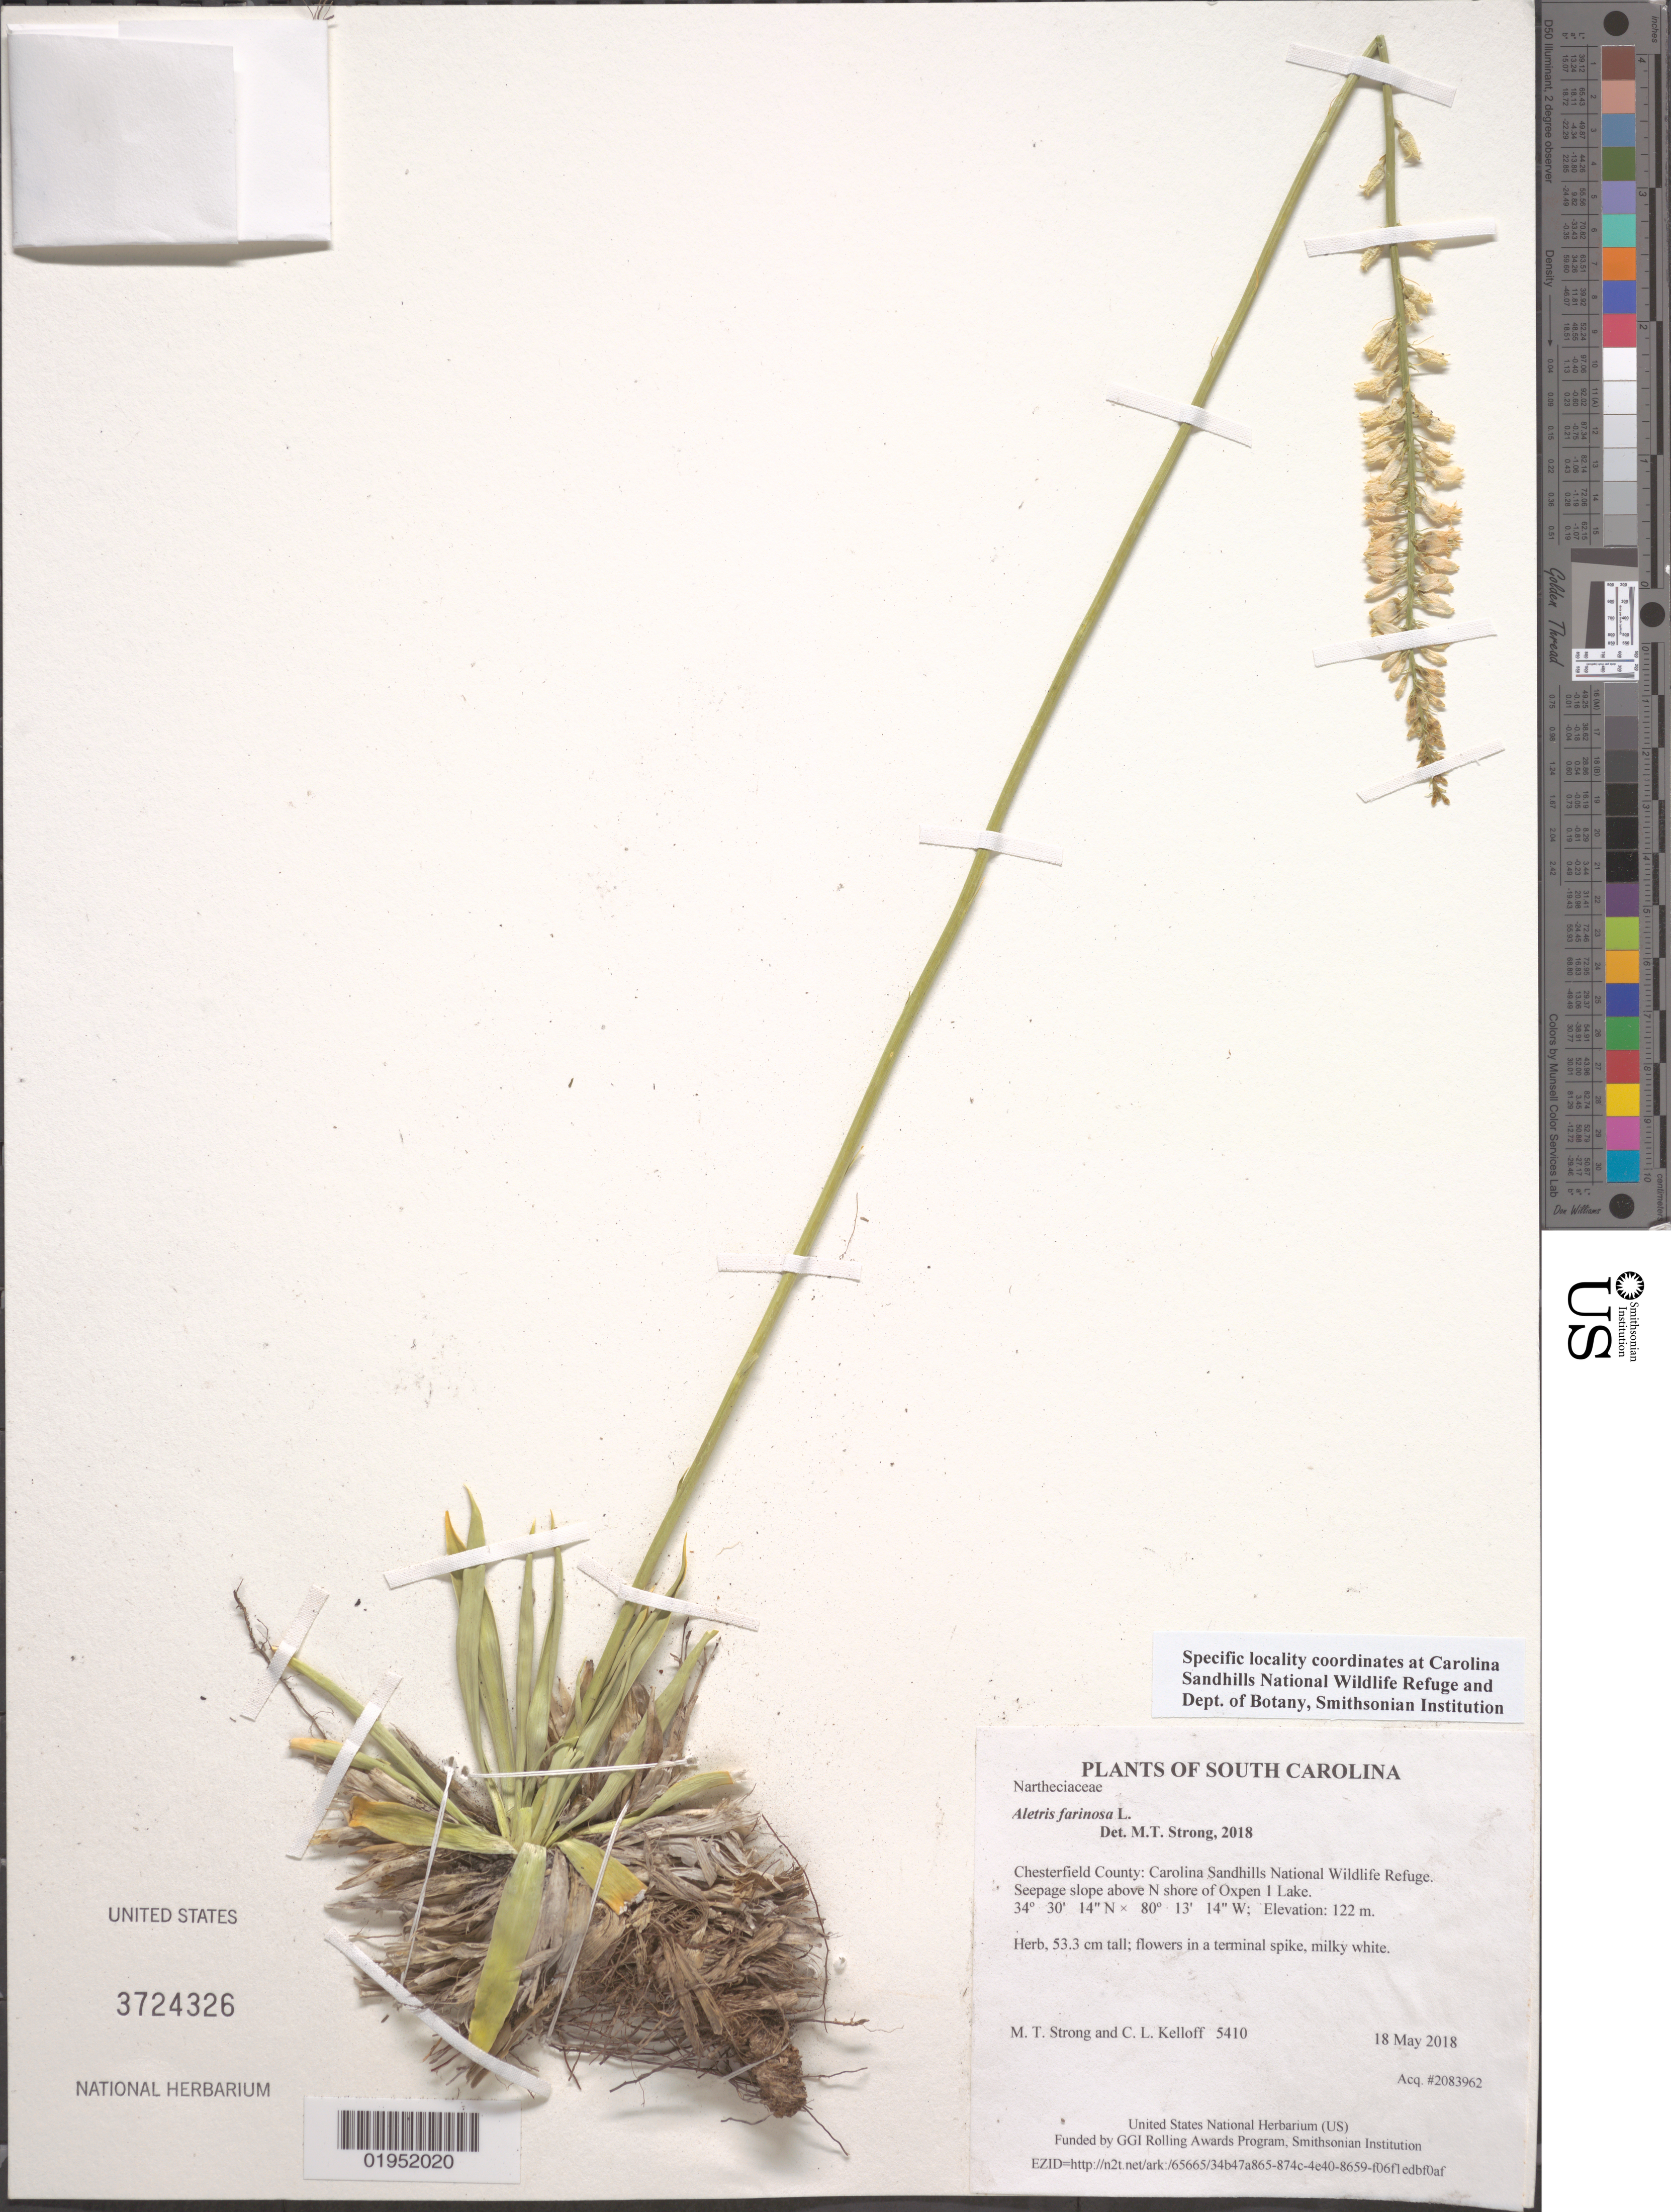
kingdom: Plantae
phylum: Tracheophyta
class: Liliopsida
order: Dioscoreales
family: Nartheciaceae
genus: Aletris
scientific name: Aletris farinosa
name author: L.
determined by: Strong, Mark T., (BOT), Smithsonian Institution - National Museum of Natural History (UNITED STATES)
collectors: M. T. Strong & C. L. Kelloff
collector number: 5410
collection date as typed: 18 May 2018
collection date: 2018-05-18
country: United States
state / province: South Carolina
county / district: Chesterfield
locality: Carolina Sandhills National Wildlife Refuge. Seepage slope above N shore of Oxpen 1 Lake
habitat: Seepage slope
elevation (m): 122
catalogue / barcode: US 3724326